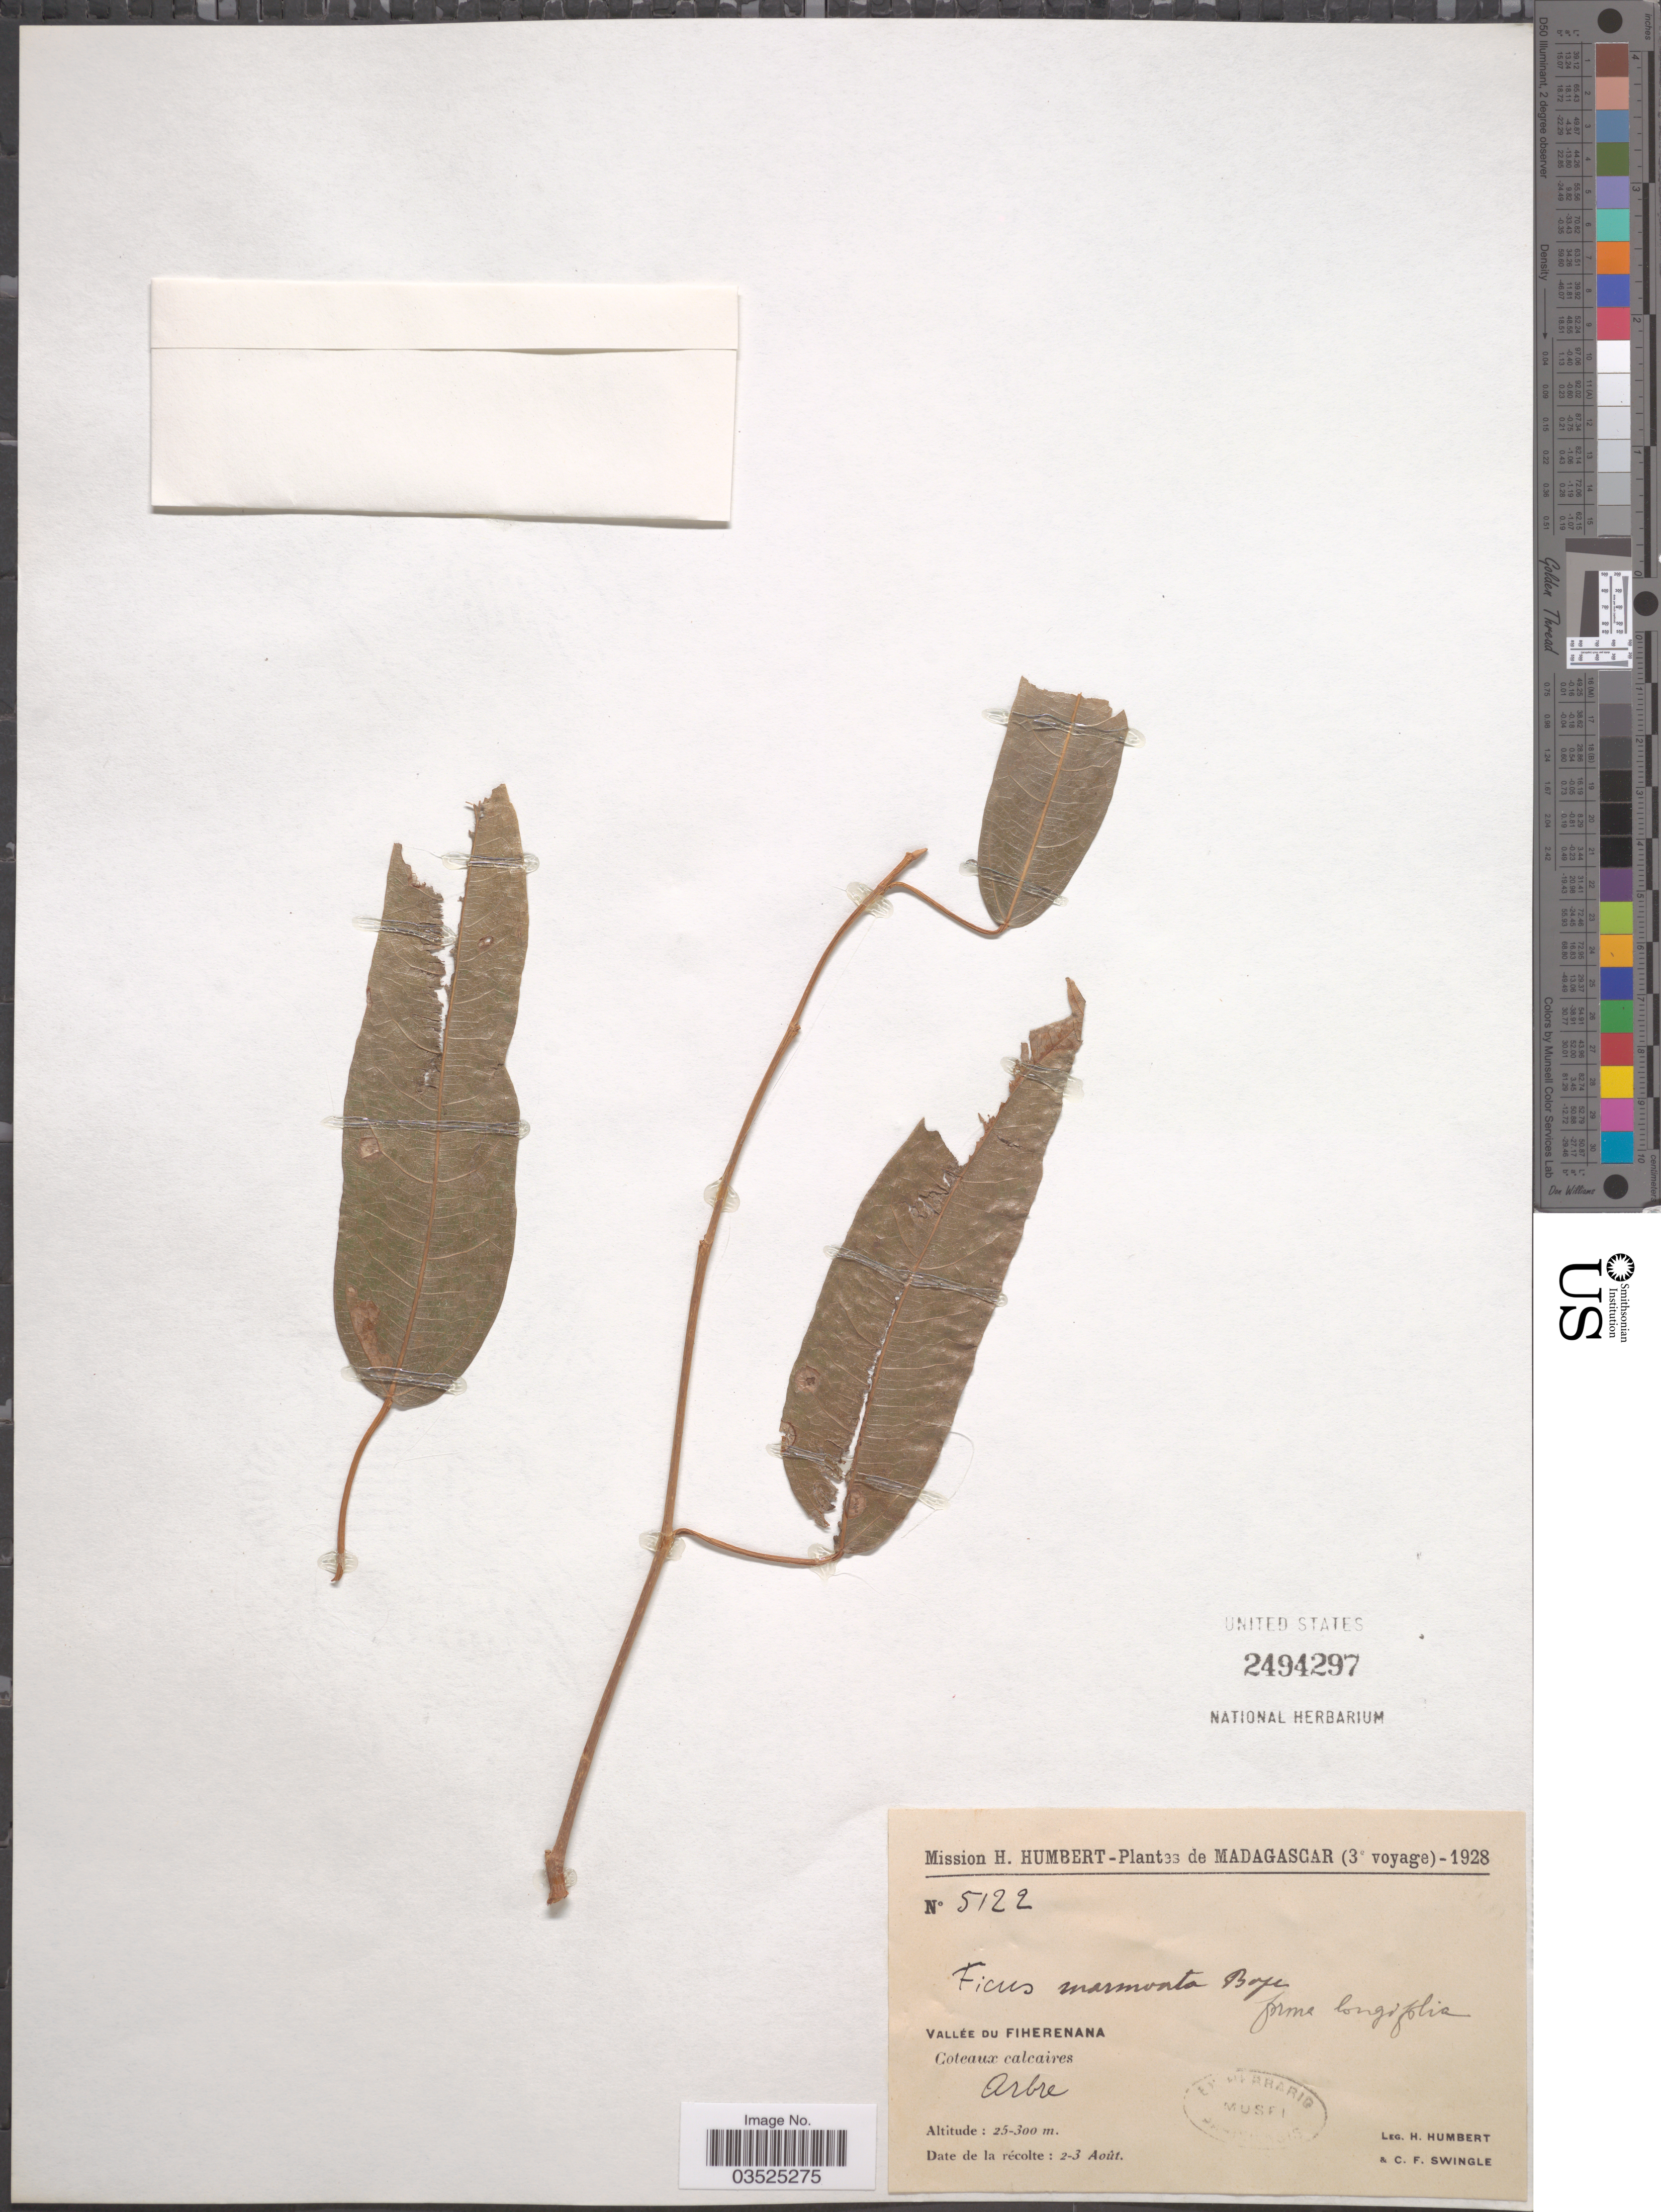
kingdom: Plantae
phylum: Tracheophyta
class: Magnoliopsida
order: Rosales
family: Moraceae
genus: Ficus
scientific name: Ficus marmorata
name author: Baker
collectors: H. Humbert & C. Swingle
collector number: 5122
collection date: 1928-08-02/1928-08-03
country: Madagascar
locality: Vallée du Fiherenana.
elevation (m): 25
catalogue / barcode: US 2494297